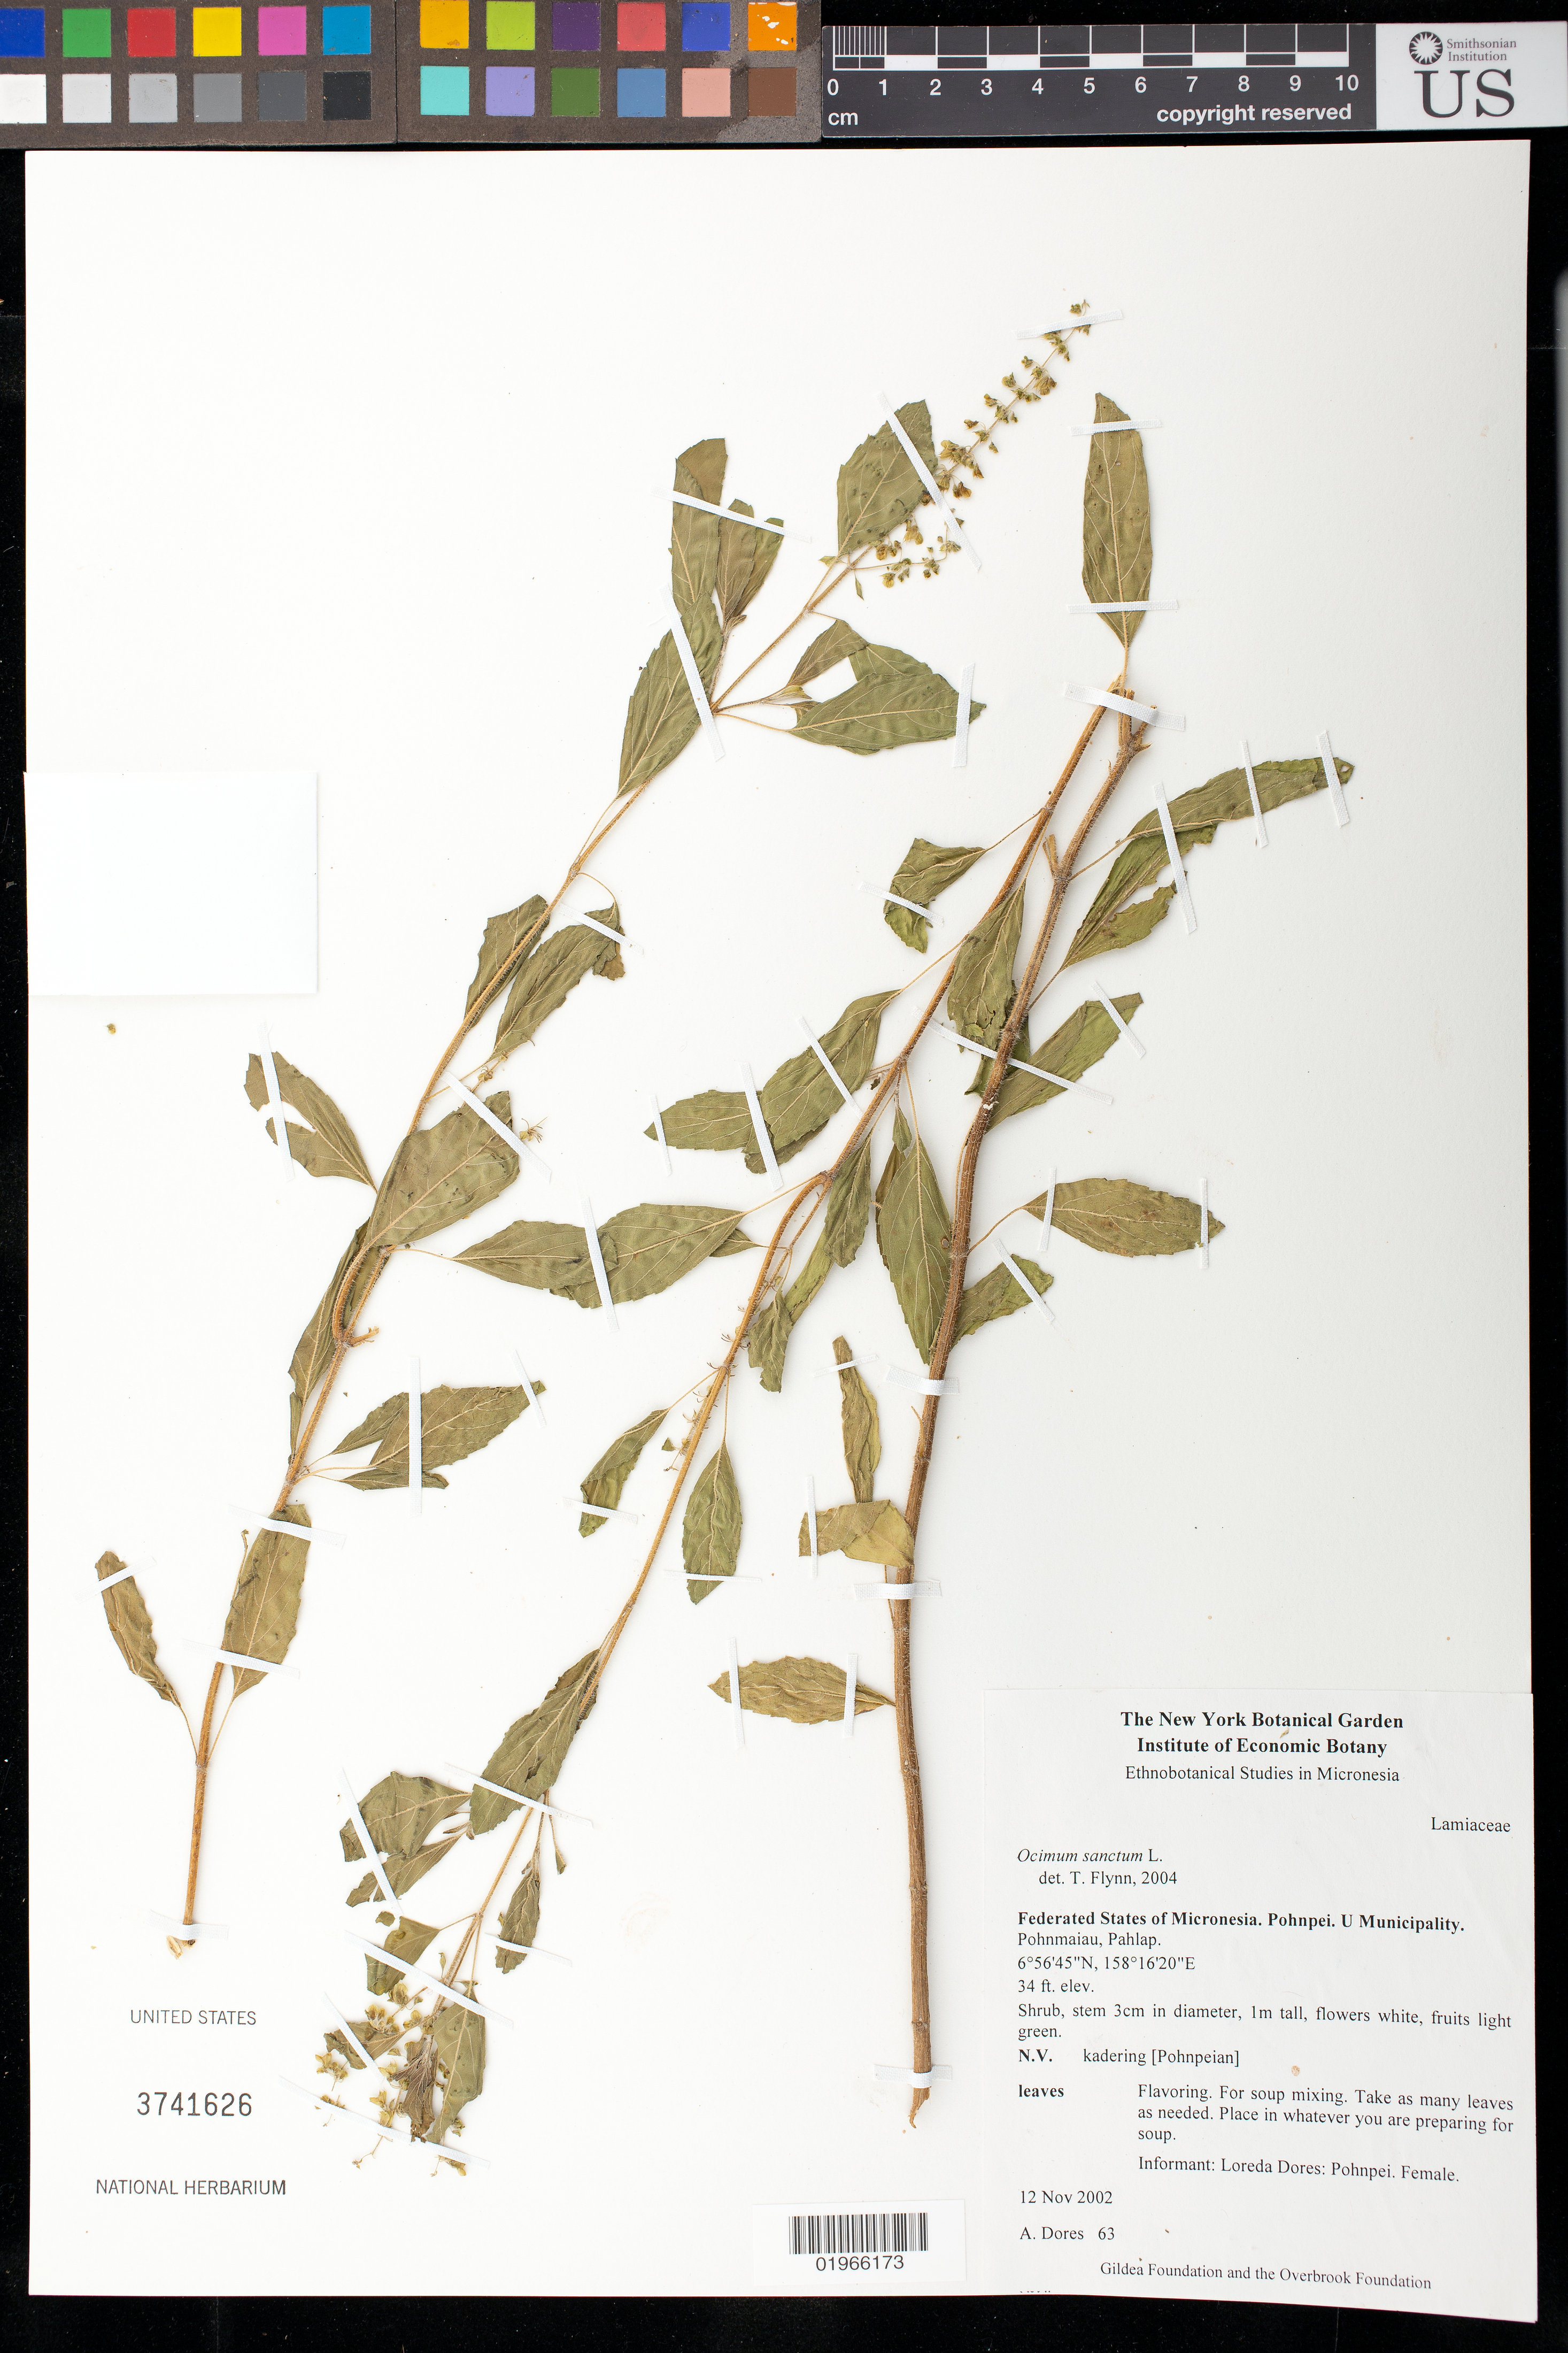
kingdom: Plantae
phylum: Tracheophyta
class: Magnoliopsida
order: Lamiales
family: Lamiaceae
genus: Ocimum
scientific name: Ocimum tenuiflorum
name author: L.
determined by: Wagner, W. L., (BOT), Smithsonian Institution - National Museum of Natural History (UNITED STATES)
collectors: A. Dores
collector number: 63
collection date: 2002-11-12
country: Micronesia, Federated States of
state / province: Pohnpei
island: Pohnpei [Ponape]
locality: U Municipality, Pohnmaiau, Pahlap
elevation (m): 10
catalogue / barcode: US 3741626